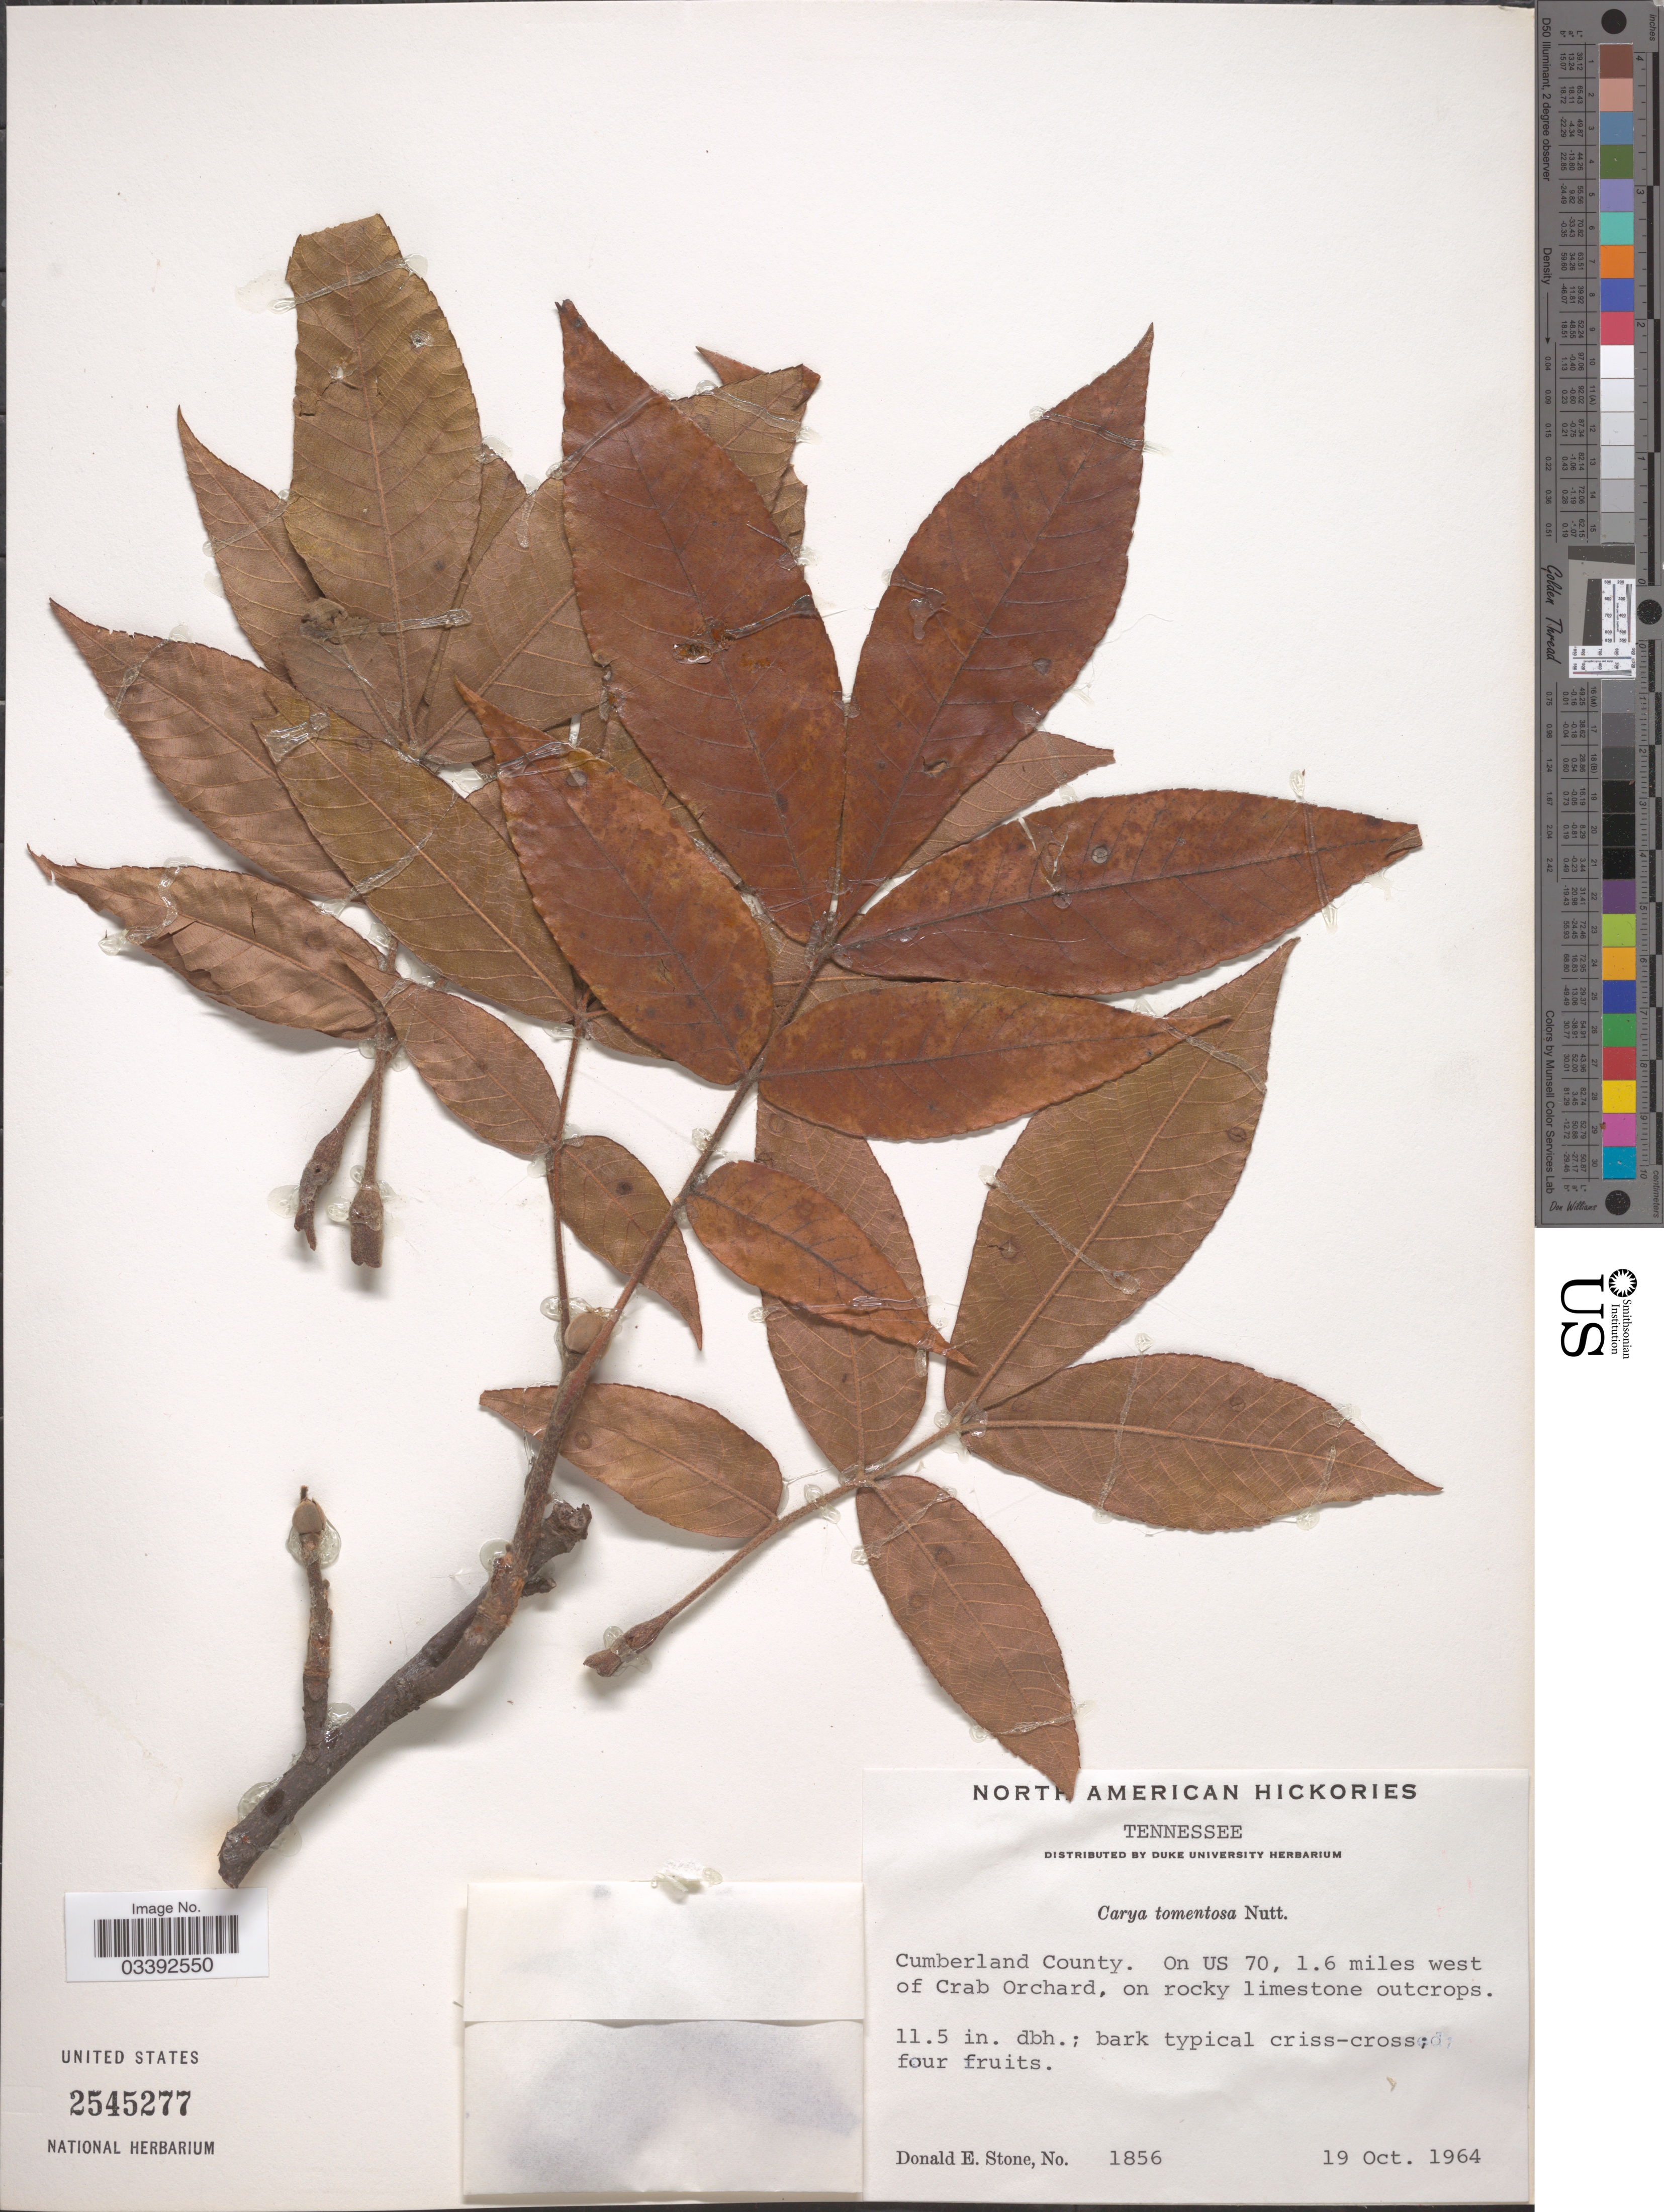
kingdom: Plantae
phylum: Tracheophyta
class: Magnoliopsida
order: Fagales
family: Juglandaceae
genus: Carya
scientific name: Carya tomentosa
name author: (Lam.) Nutt.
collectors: D. E. Stone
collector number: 1856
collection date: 1964-10-19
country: United States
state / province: Tennessee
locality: Cumberland County. On US 70, 1.6 miles west of Crab Orchard.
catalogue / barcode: US 2545277